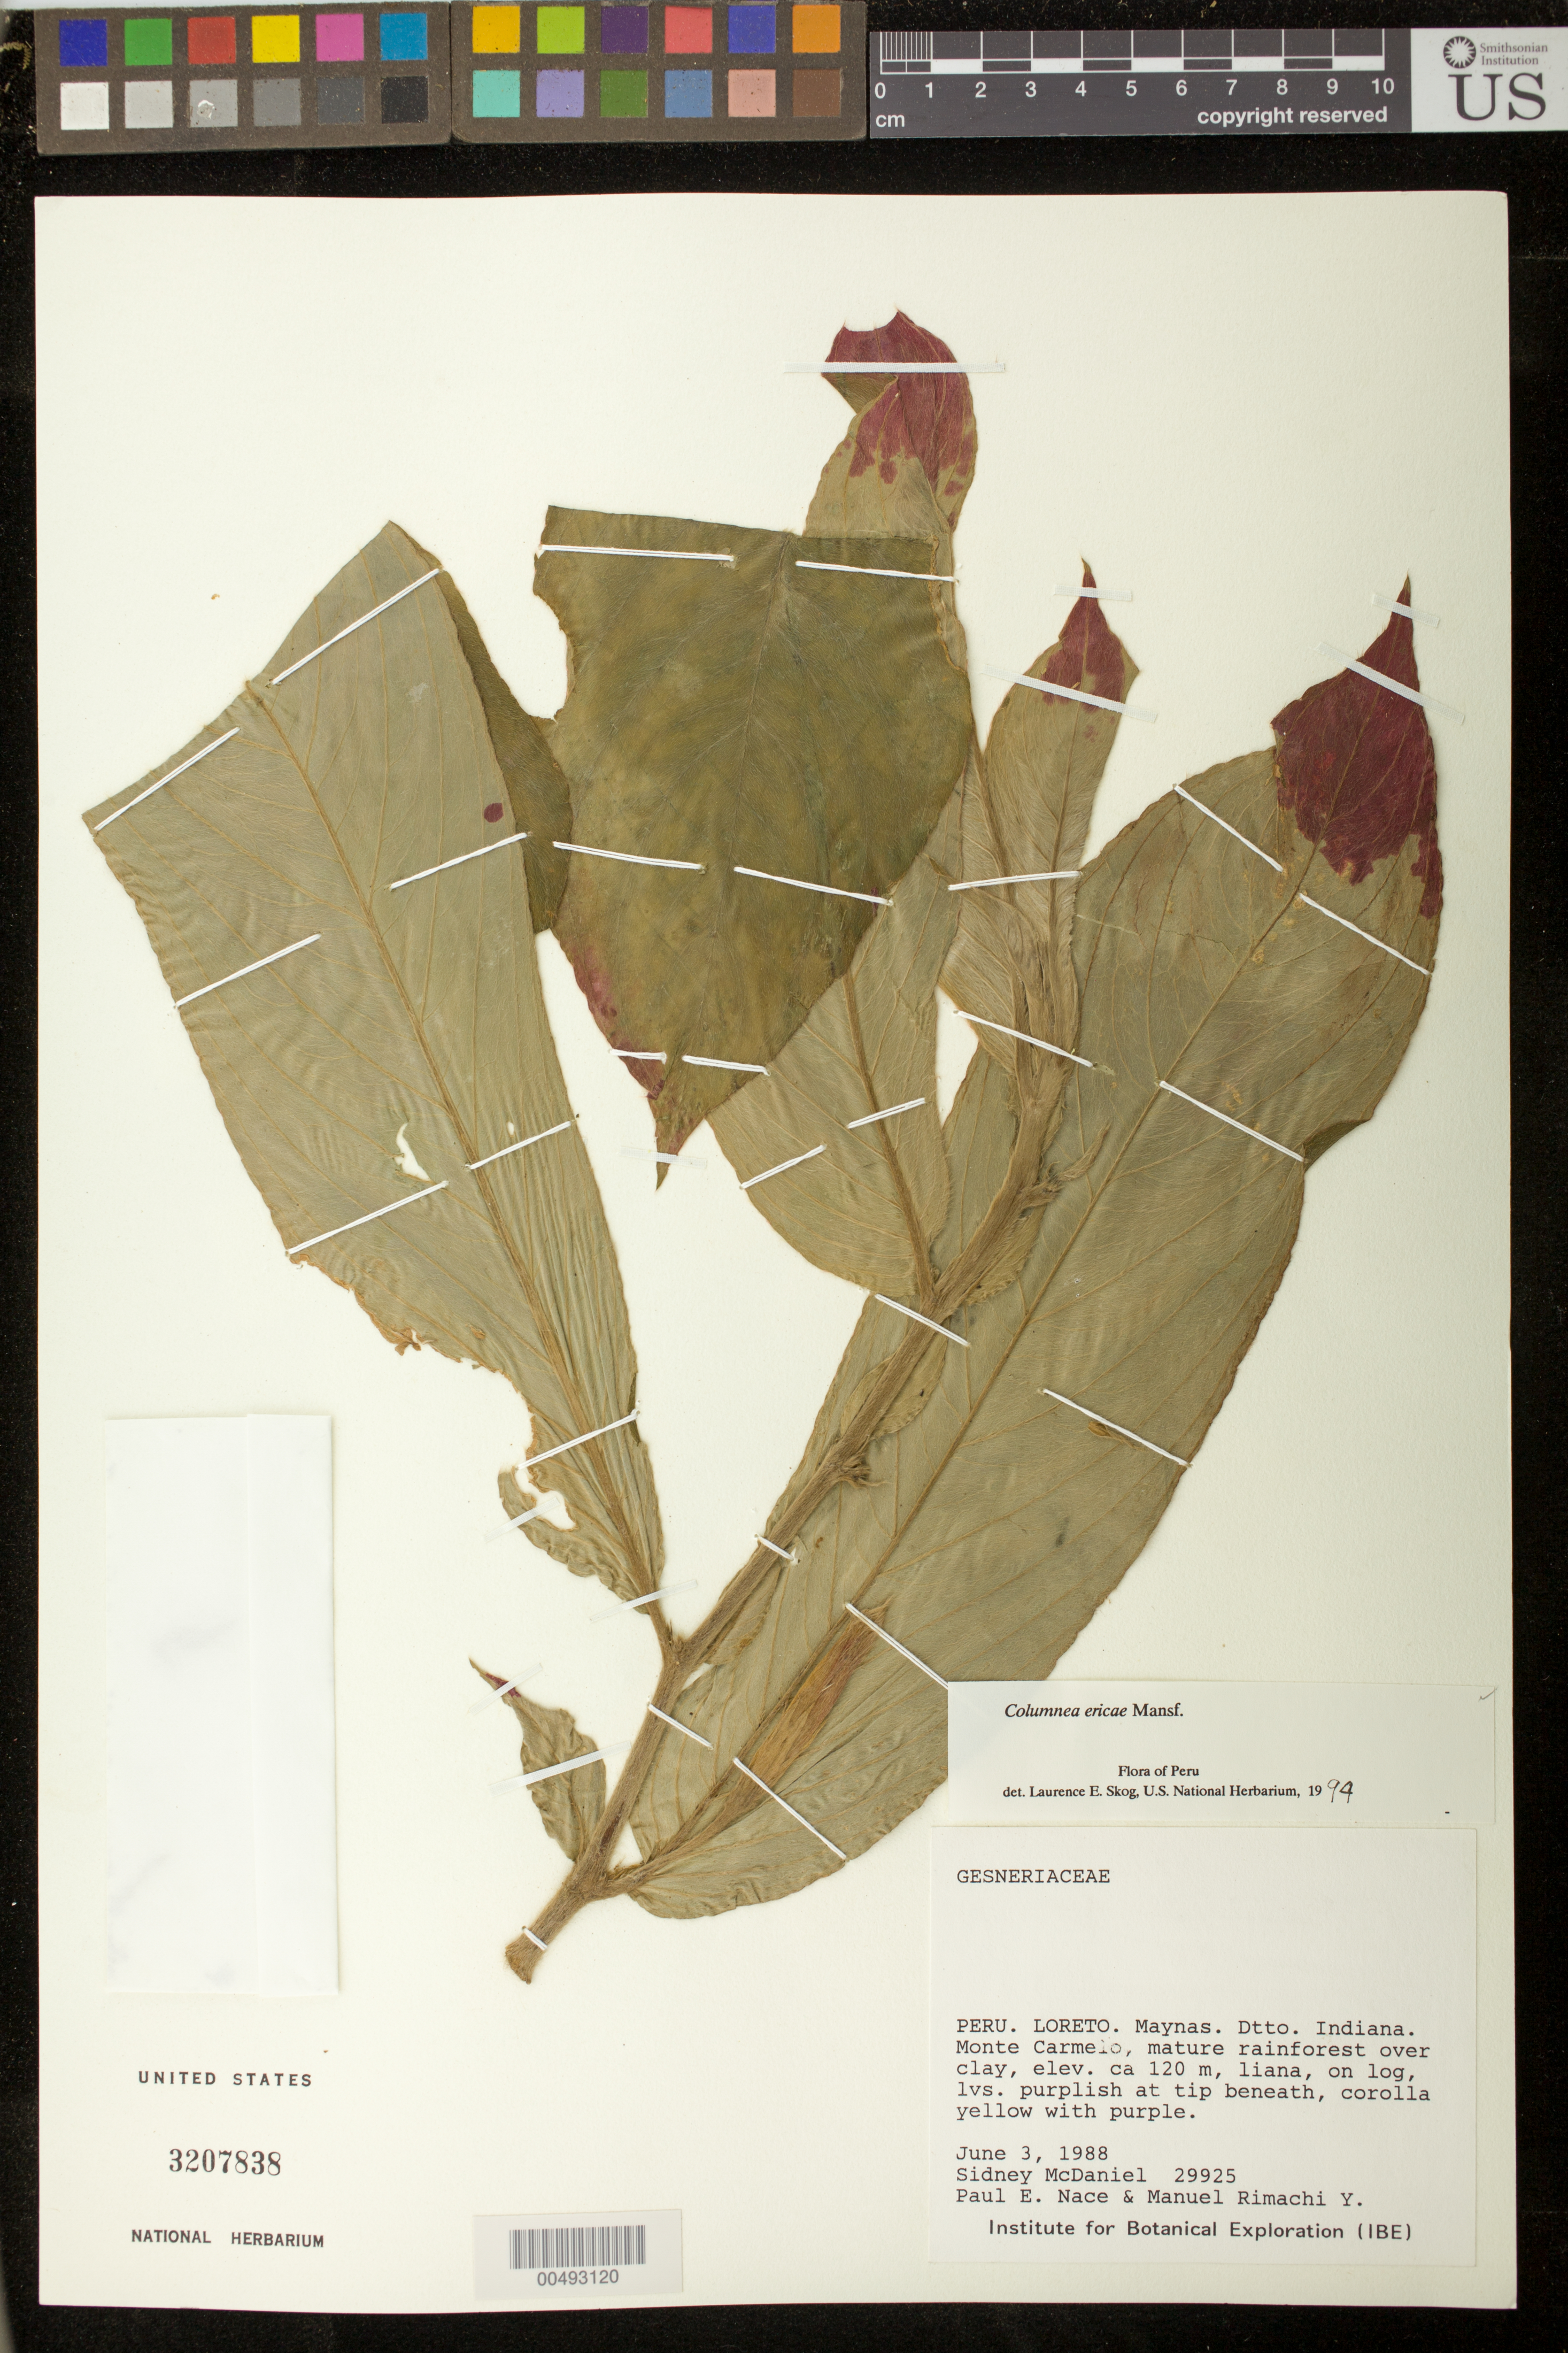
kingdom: Plantae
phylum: Tracheophyta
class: Magnoliopsida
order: Lamiales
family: Gesneriaceae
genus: Columnea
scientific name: Columnea ericae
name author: Mansf.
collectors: S. McDaniel, M. Rimachi Y. & P. Nace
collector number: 29925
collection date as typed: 03 Jun 1988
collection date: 1988-06-03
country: Peru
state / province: Loreto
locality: Prov. Maynas; Iquitos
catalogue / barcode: US 3207838